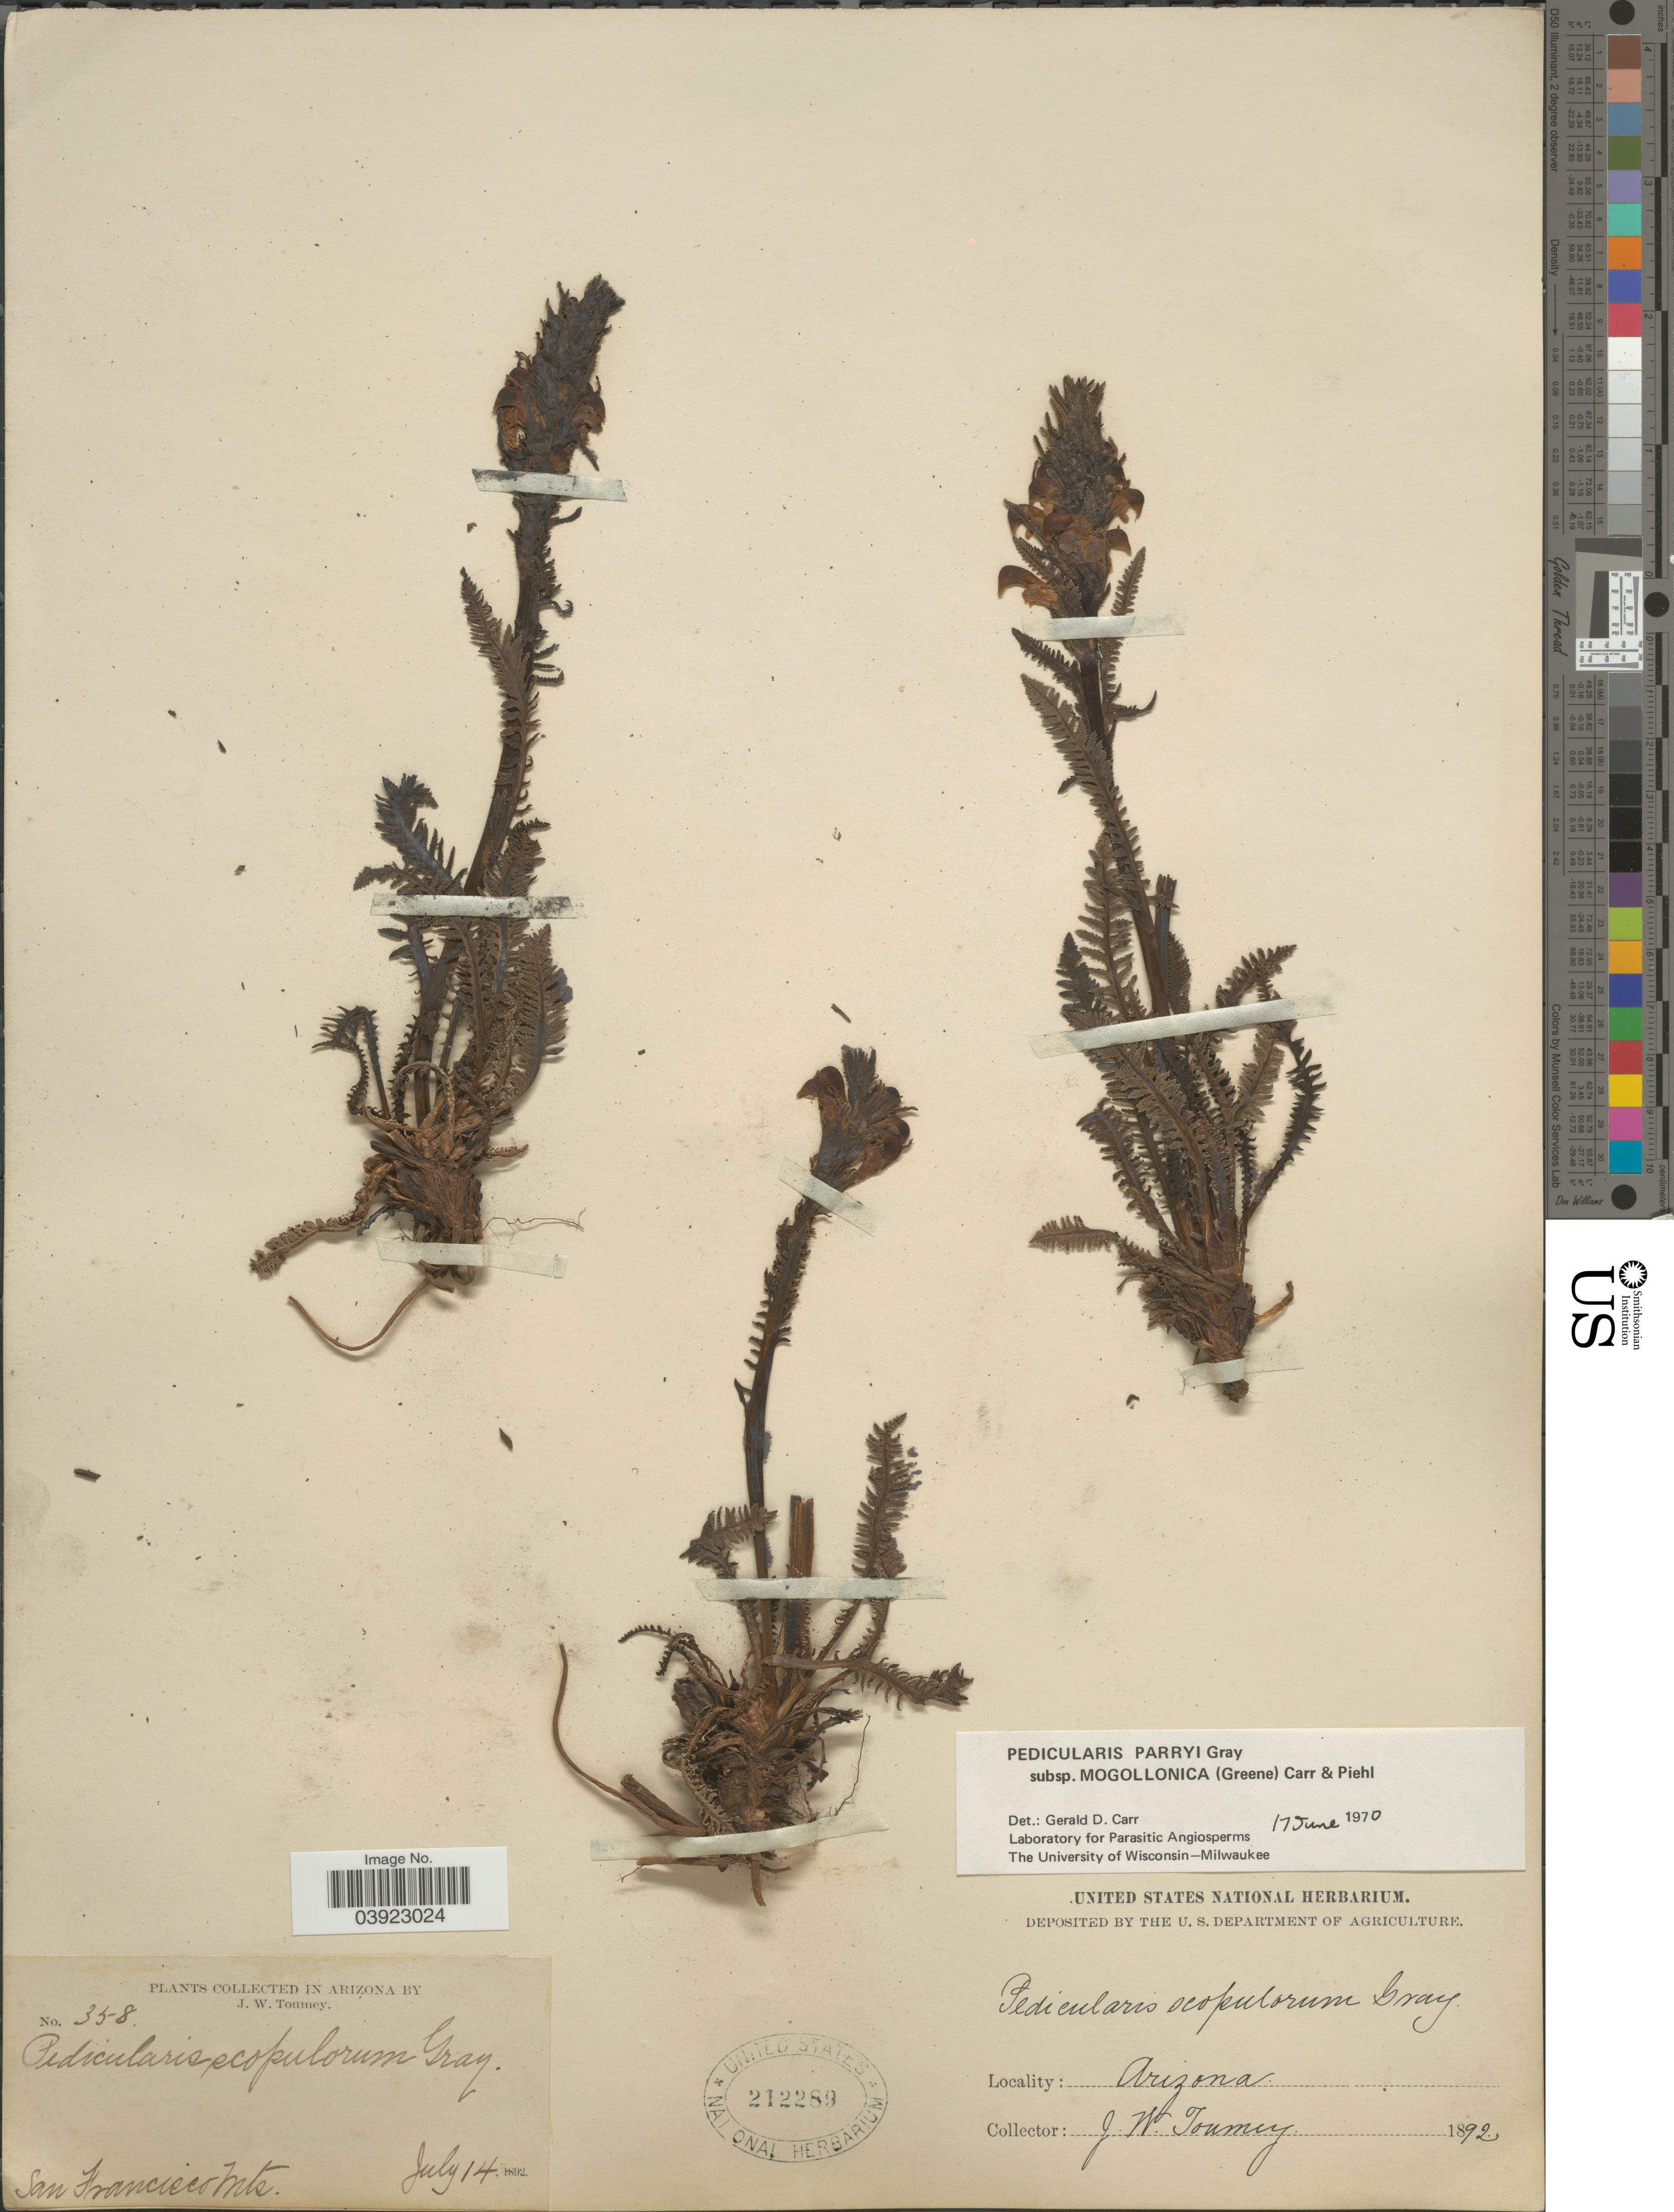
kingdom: Plantae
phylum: Tracheophyta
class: Magnoliopsida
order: Lamiales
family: Orobanchaceae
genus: Pedicularis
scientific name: Pedicularis parryi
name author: A. Gray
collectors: J. W. Toumey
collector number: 358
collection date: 1892-07-14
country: United States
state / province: Arizona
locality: San Francisco Mts.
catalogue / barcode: US 212289